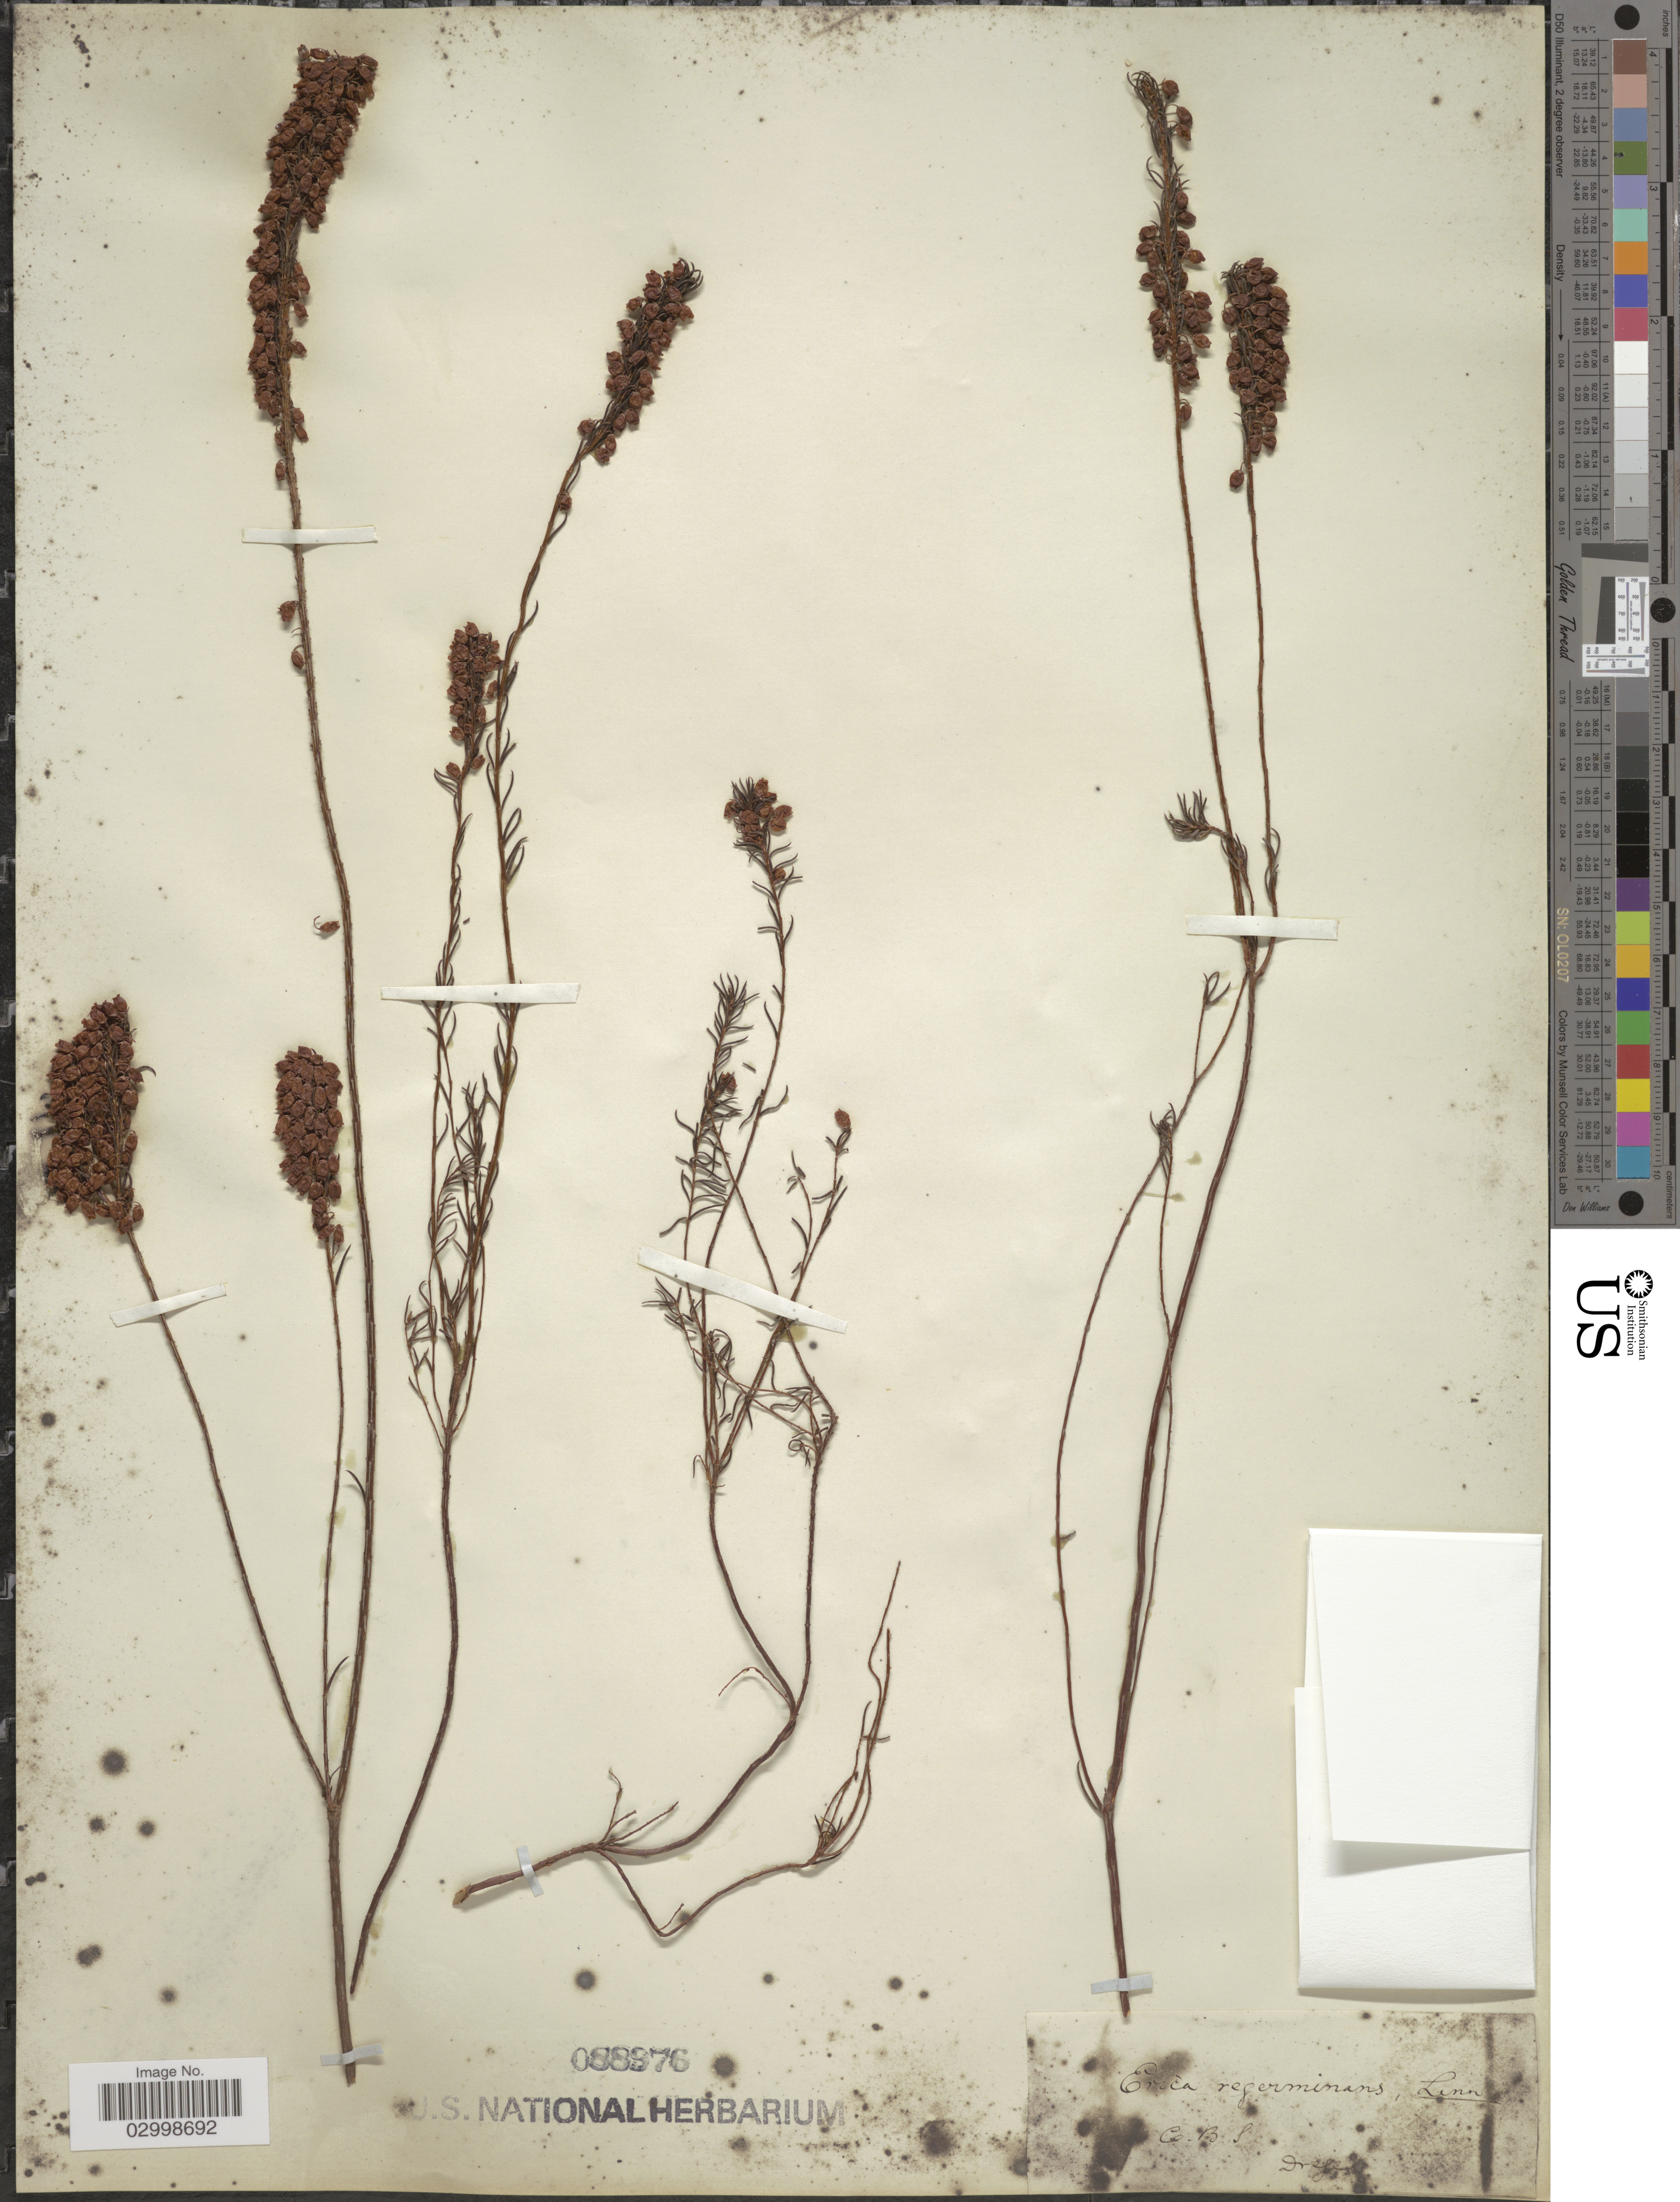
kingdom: Plantae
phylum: Tracheophyta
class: Magnoliopsida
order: Ericales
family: Ericaceae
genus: Erica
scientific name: Erica regerminans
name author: L.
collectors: Drege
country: South Africa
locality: C. B. S.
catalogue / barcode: US 88976